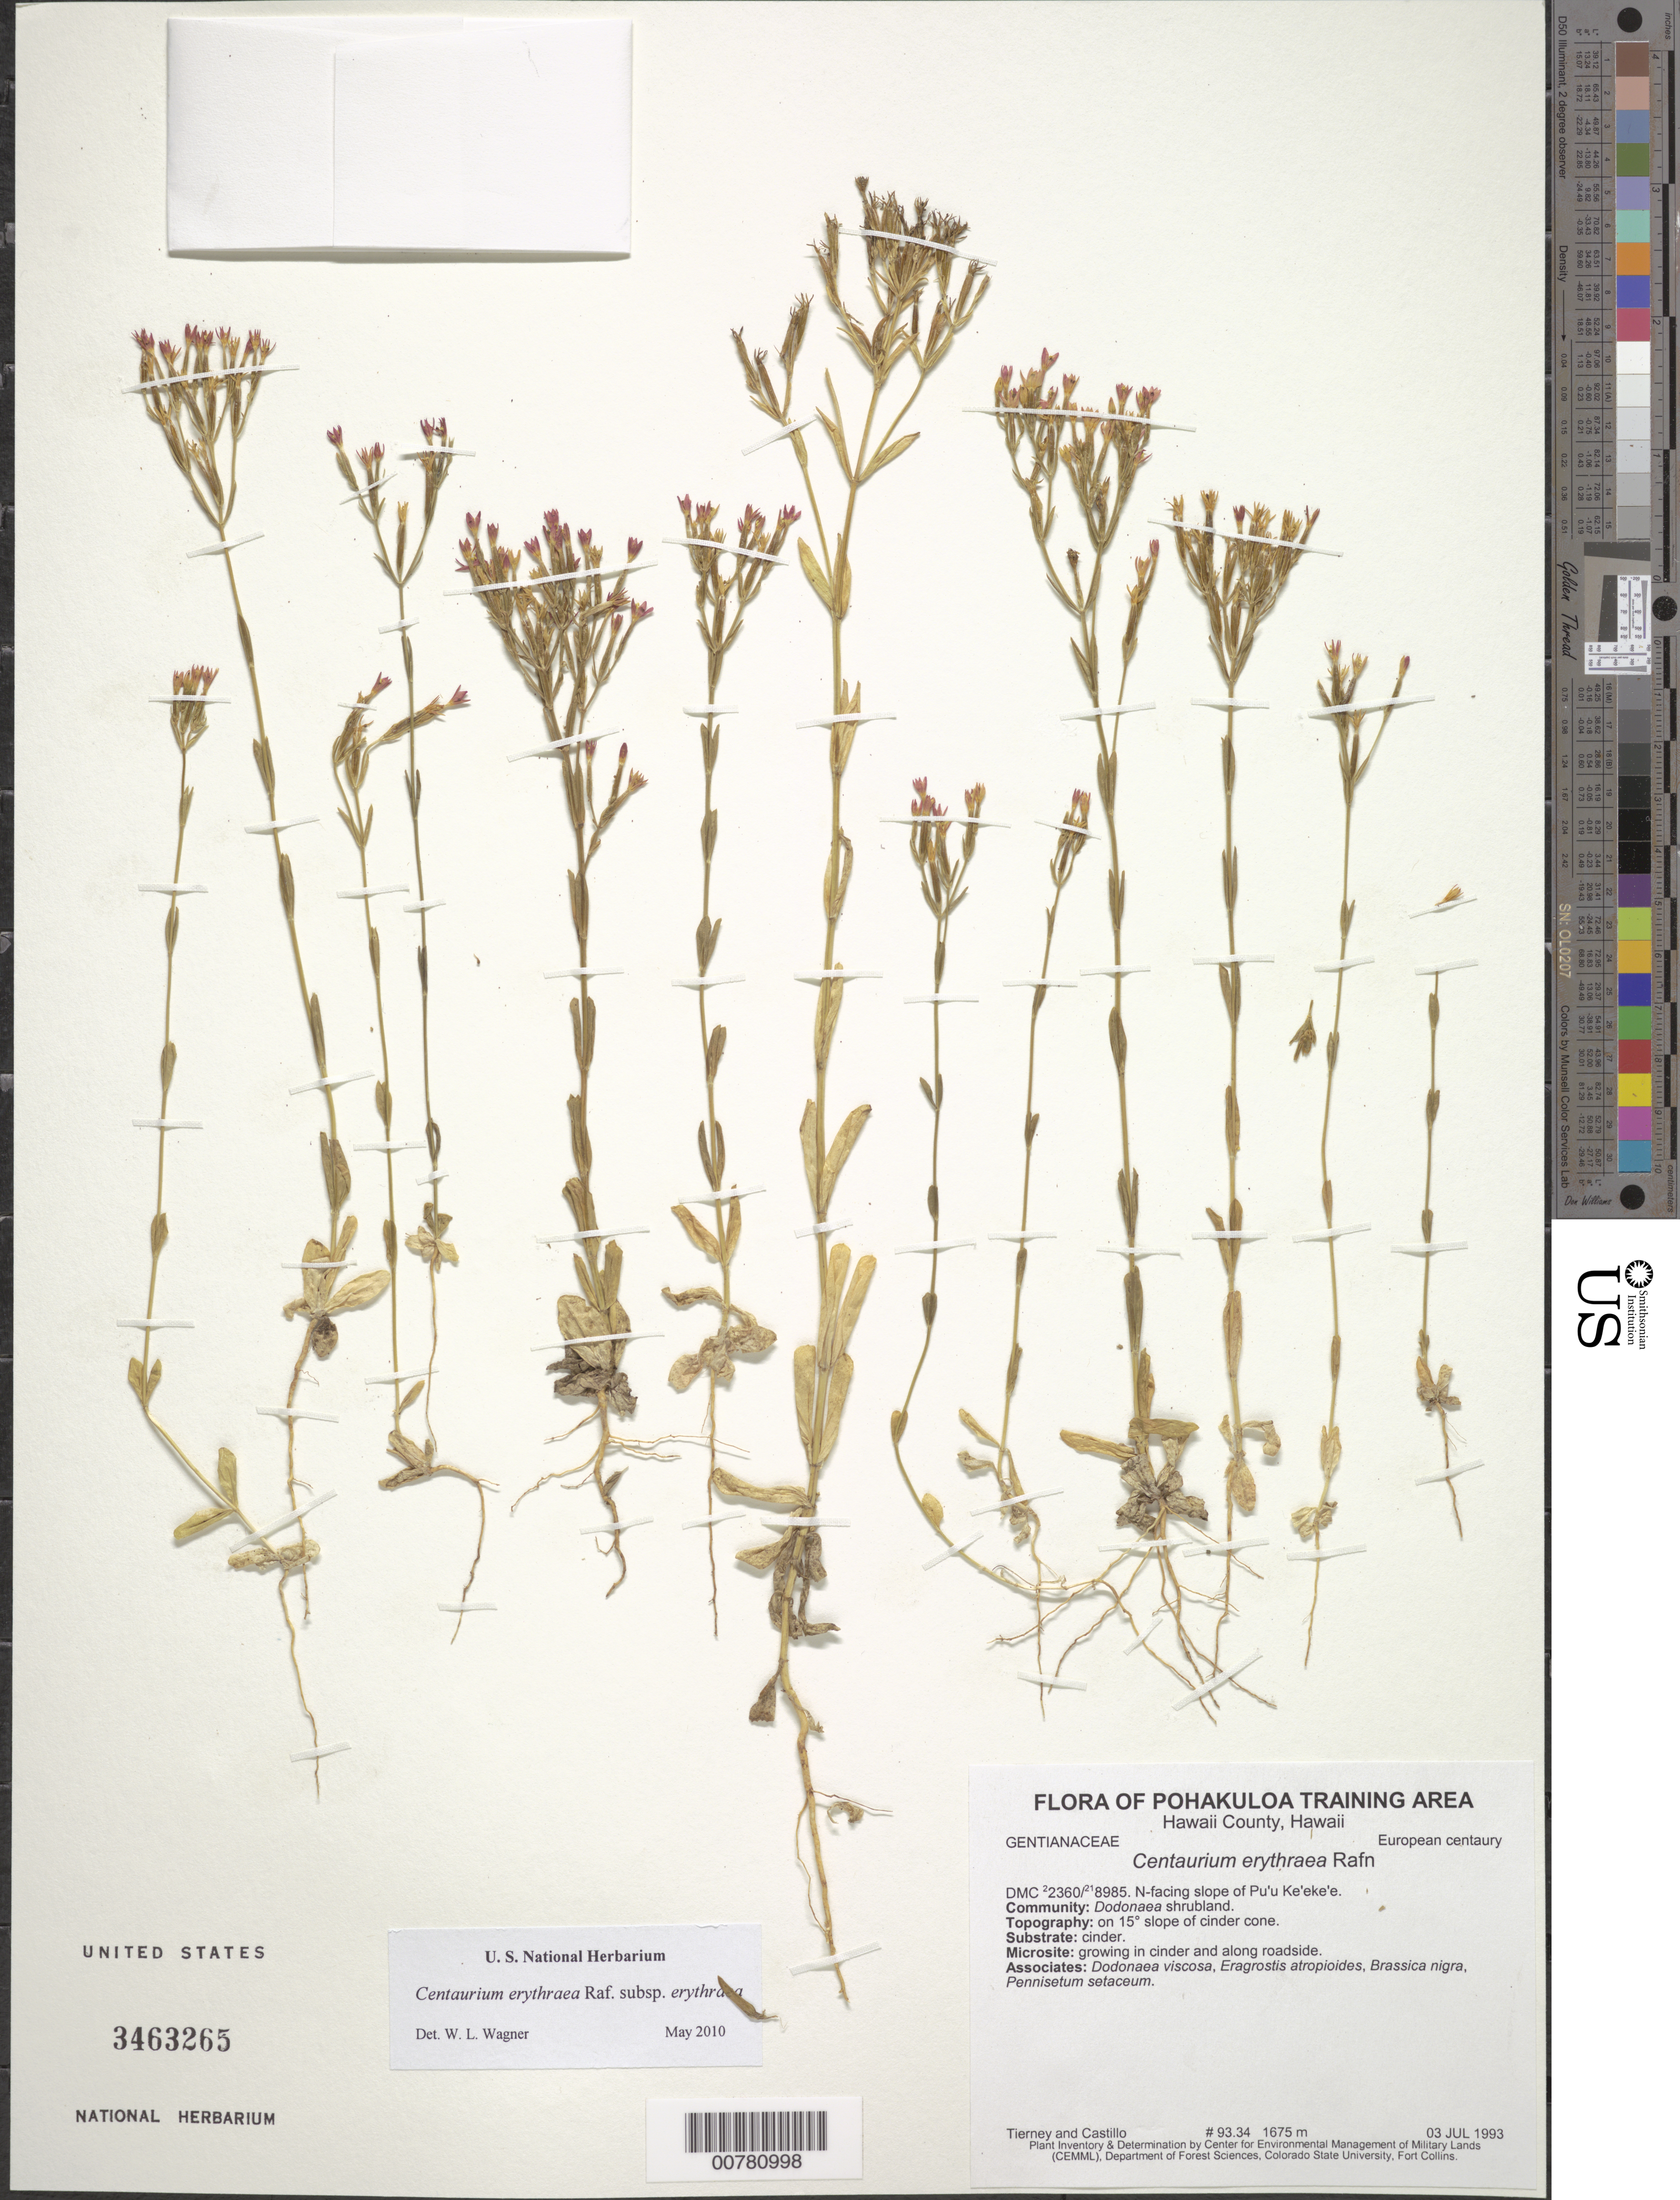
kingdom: Plantae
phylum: Tracheophyta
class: Magnoliopsida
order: Gentianales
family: Gentianaceae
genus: Centaurium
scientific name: Centaurium erythraea subsp. erythraea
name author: Rafn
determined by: Wagner, W. L., (BOT), Smithsonian Institution - National Museum of Natural History (UNITED STATES)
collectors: -. Tierney & Castillo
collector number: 93.34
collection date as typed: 3 Jul 1993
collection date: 1993-07-03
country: United States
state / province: Hawaii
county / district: Hawaii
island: Hawaii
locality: DMC 2.2360/21.8985. N-facing slope of Pu'u Ke'eke'e.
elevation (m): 1675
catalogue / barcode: US 3463265